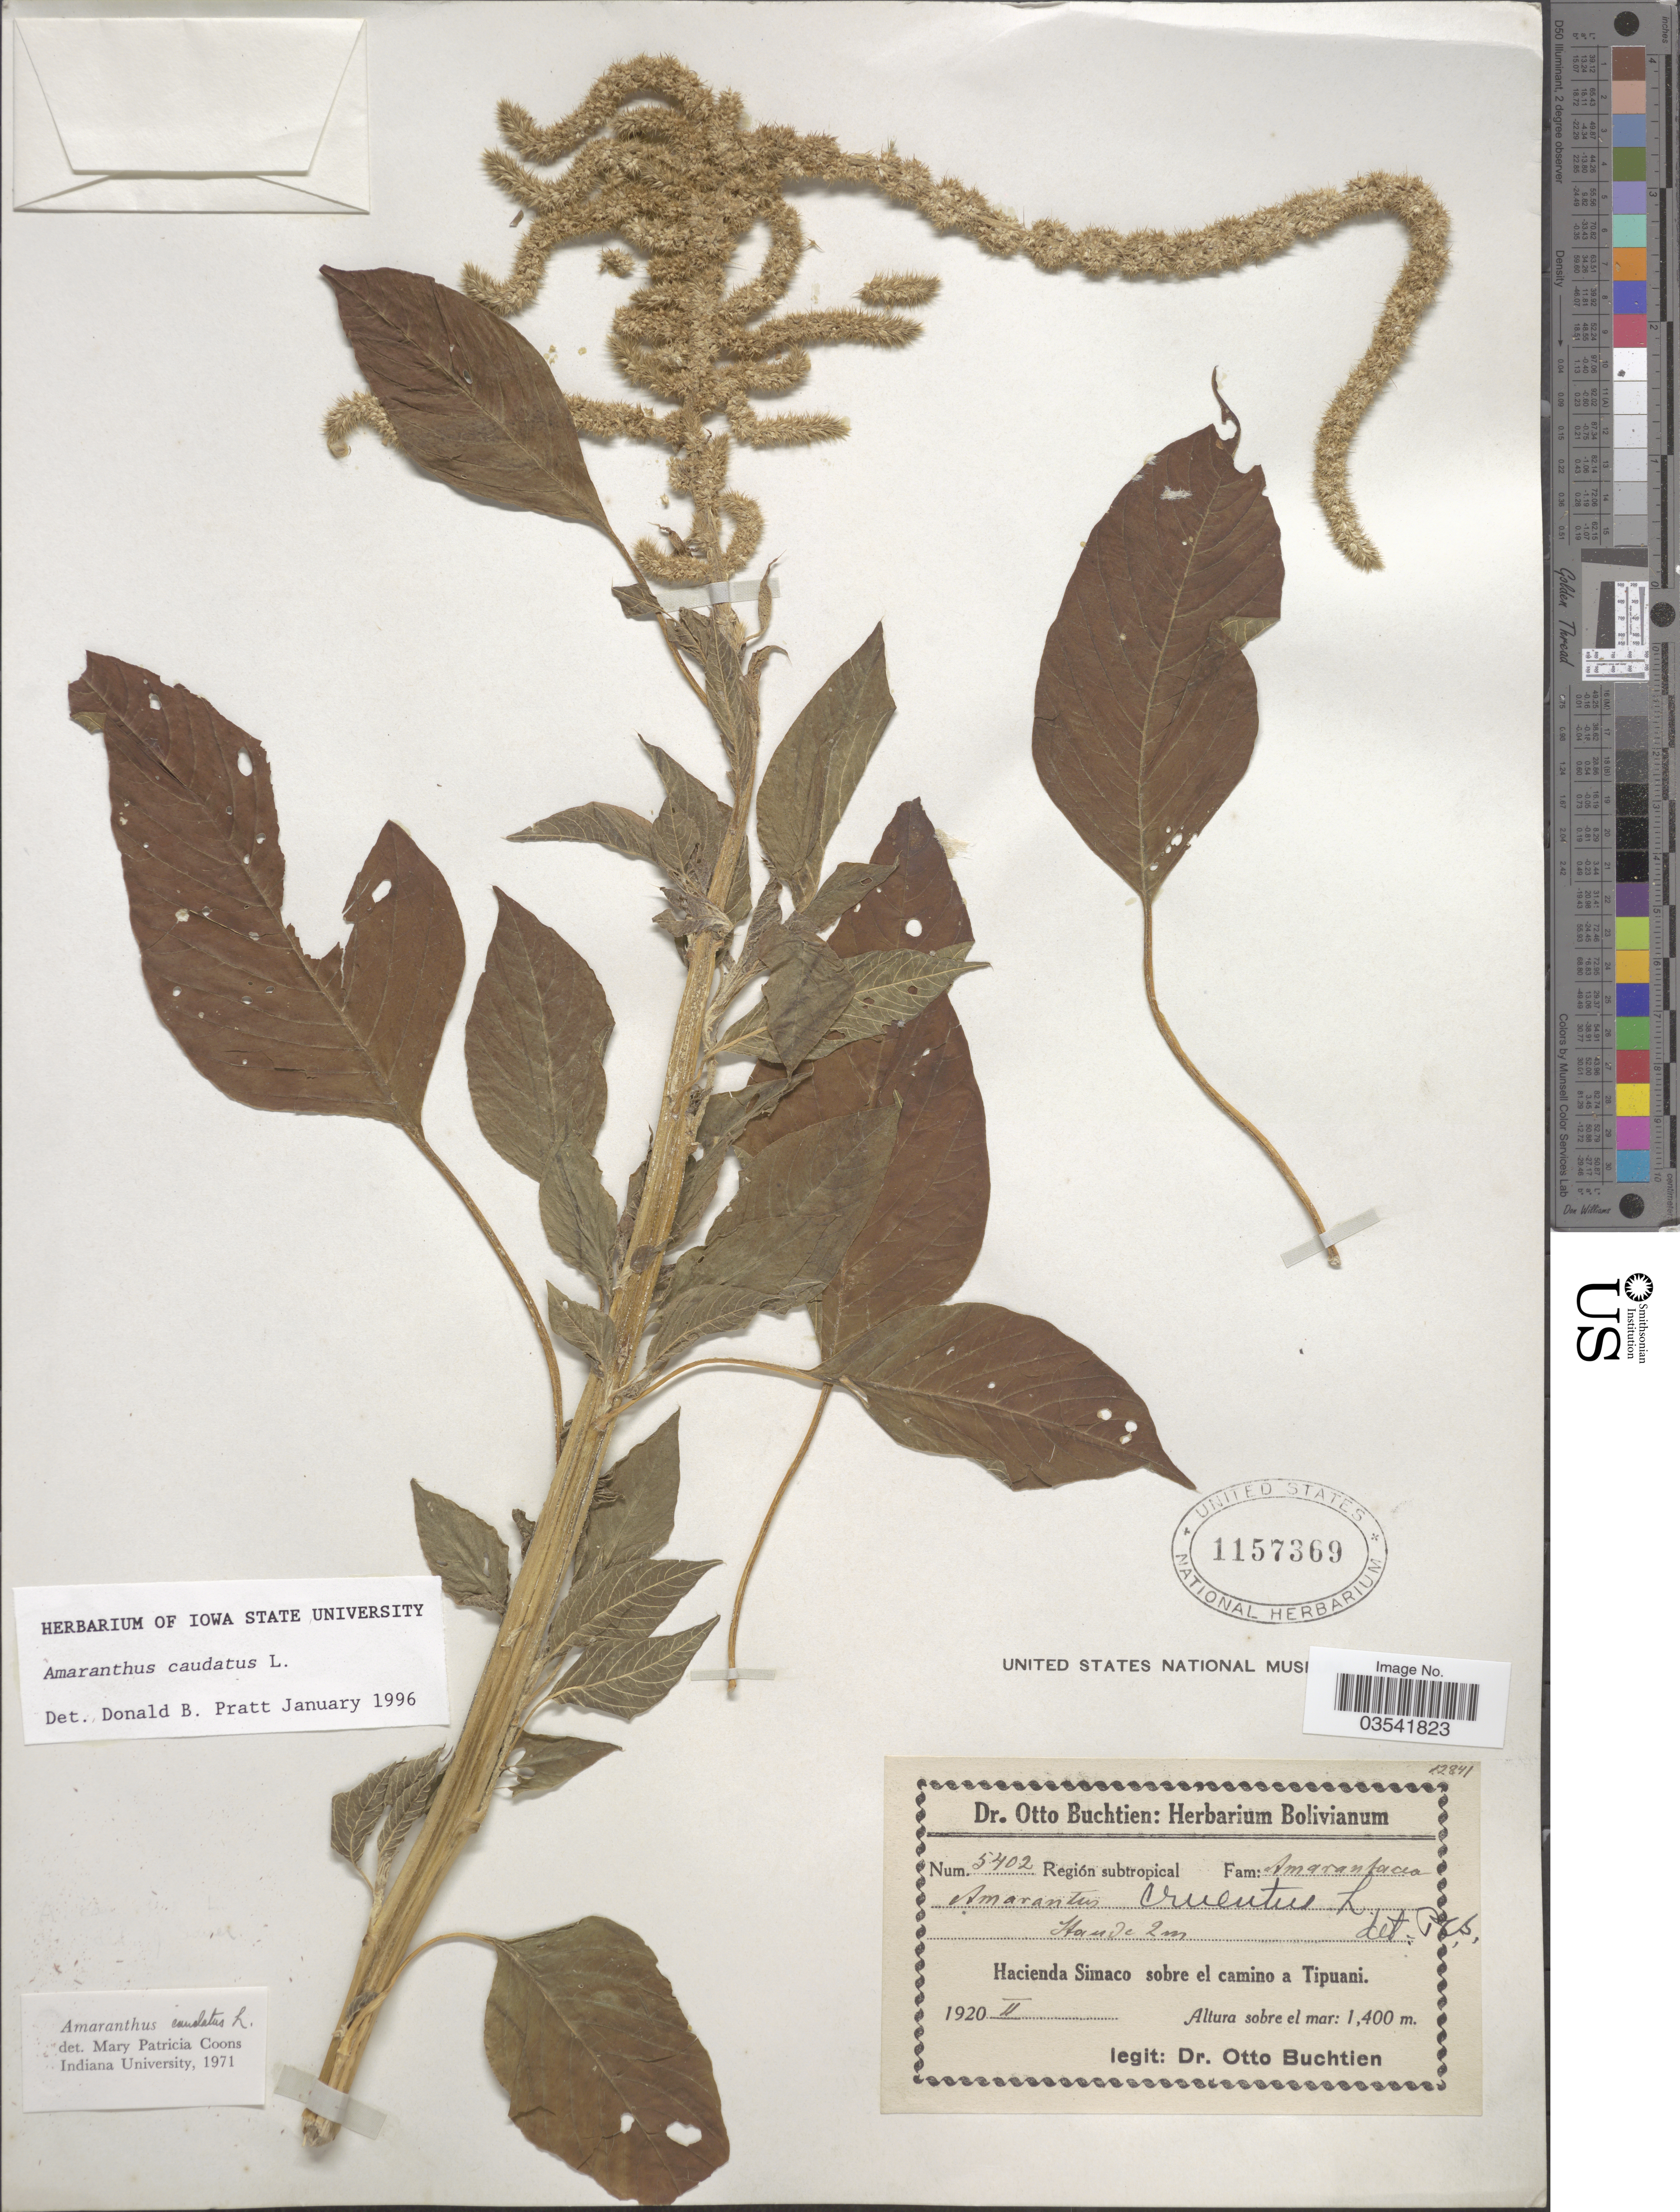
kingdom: Plantae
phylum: Tracheophyta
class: Magnoliopsida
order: Caryophyllales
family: Amaranthaceae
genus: Amaranthus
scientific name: Amaranthus caudatus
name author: L.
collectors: O. Buchtien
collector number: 5402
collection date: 1920-02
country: Bolivia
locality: Hacienda Simaco sobre el camino a Tipuani.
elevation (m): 1400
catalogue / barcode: US 1157369